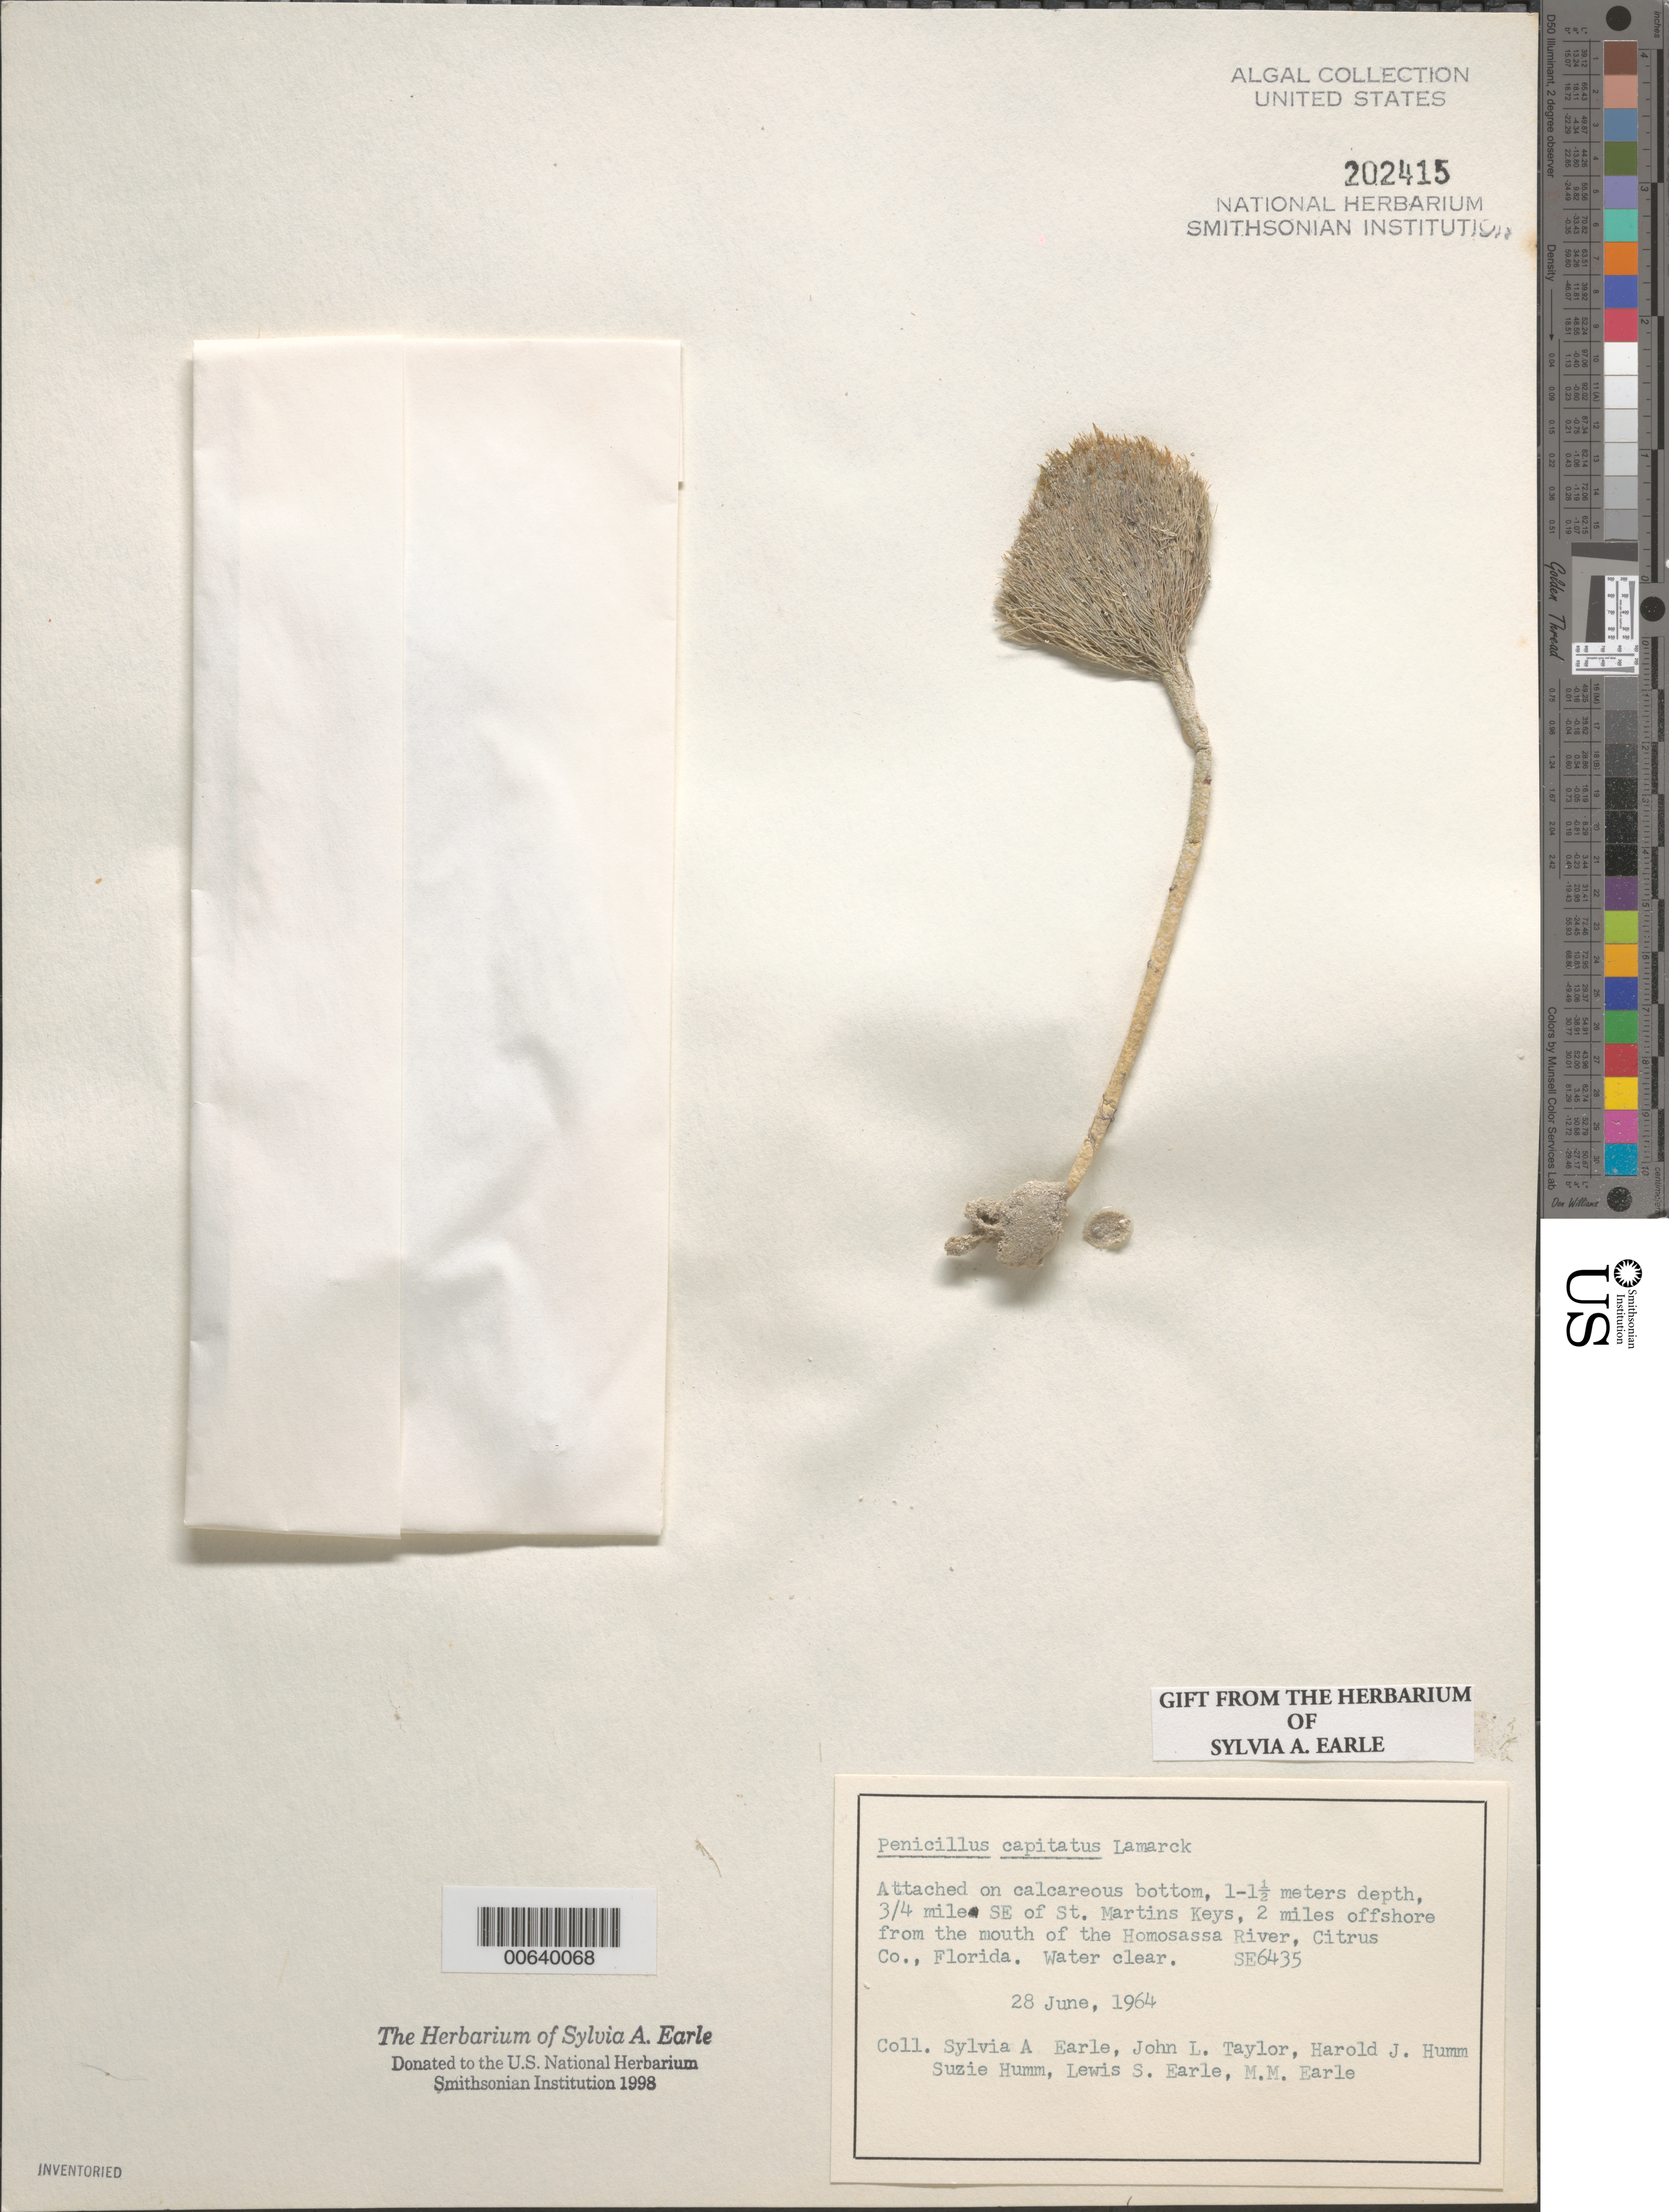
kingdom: Plantae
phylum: Chlorophyta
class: Ulvophyceae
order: Bryopsidales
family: Udoteaceae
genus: Penicillus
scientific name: Penicillus capitatus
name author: Lam.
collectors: S. A. Earle, J. L. Taylor, H. J. Humm, S. Humm & L. Earle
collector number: SE 6435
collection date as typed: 28 Jun 1964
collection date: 1964-06-28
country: United States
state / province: Florida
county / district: Citrus County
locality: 2 miles off Homosassa River mouth, 0.75 mile southeast of St. Martins Keys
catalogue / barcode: US 202415